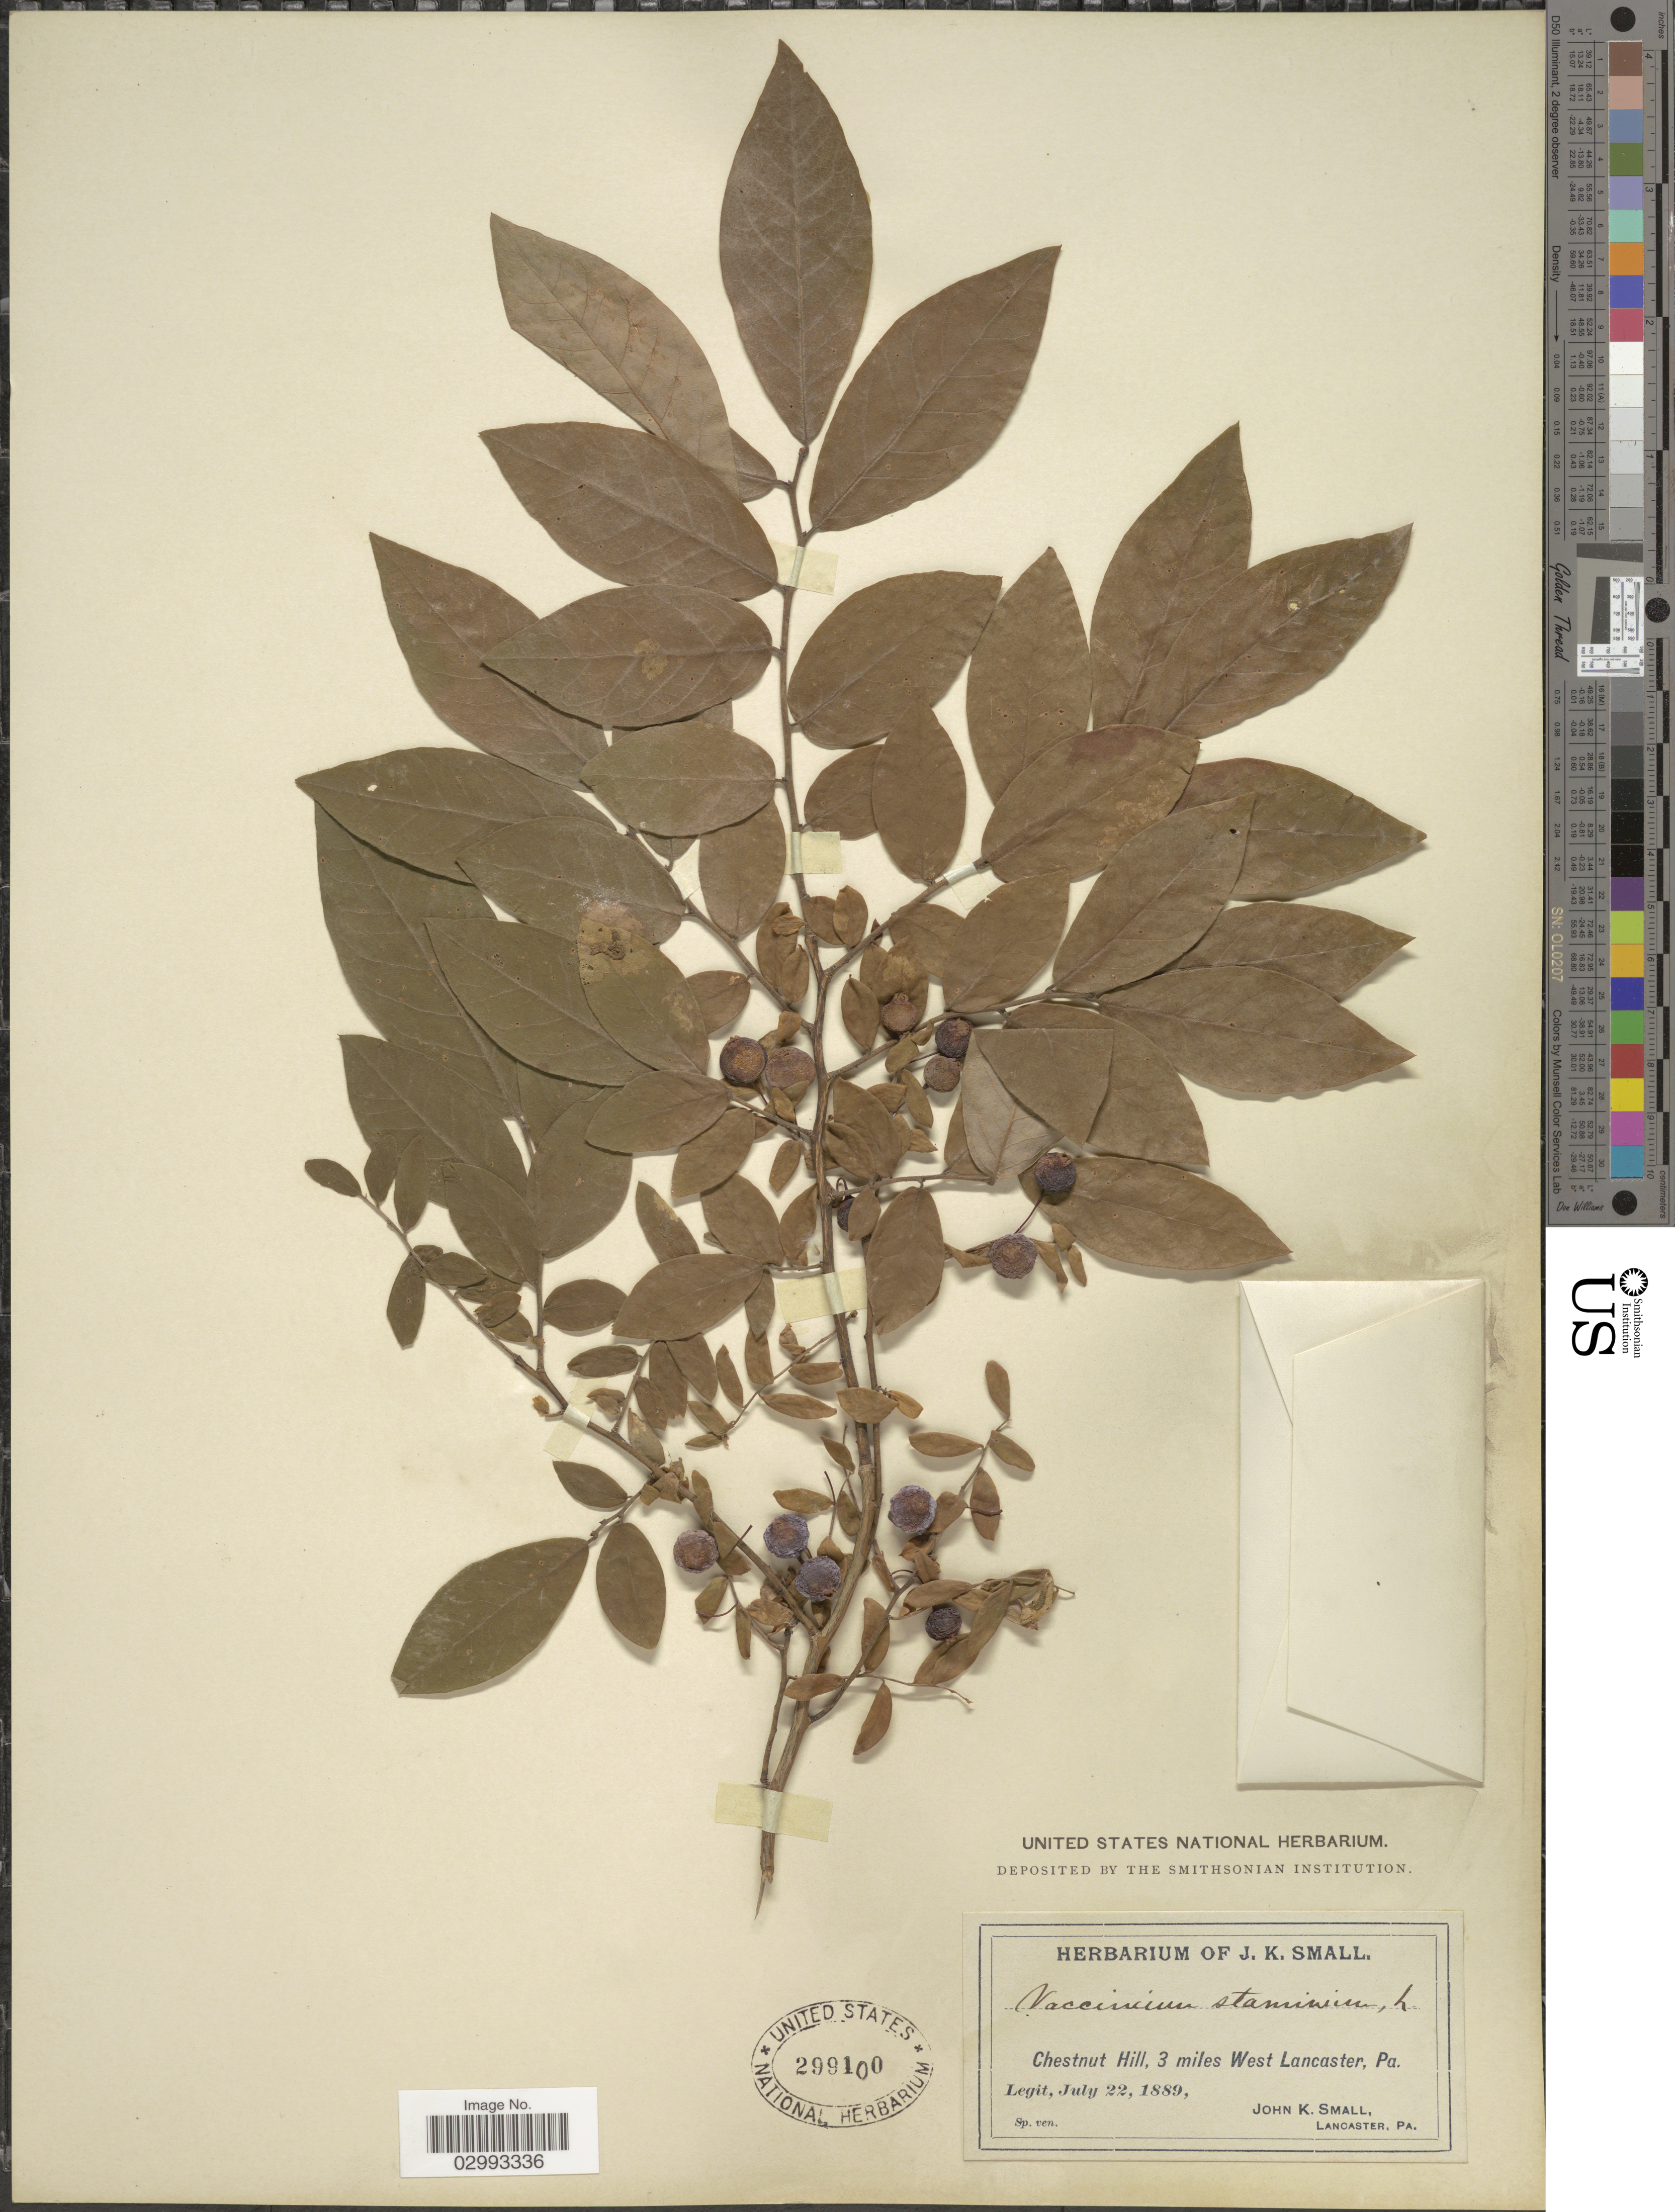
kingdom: Plantae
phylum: Tracheophyta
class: Magnoliopsida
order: Ericales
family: Ericaceae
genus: Polycodium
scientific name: Polycodium stamineum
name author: (L.) Greene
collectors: J. K. Small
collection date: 1889-07-22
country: United States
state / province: Pennsylvania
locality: Chestnut Hill, 3 miles West Lancaster.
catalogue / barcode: US 299100